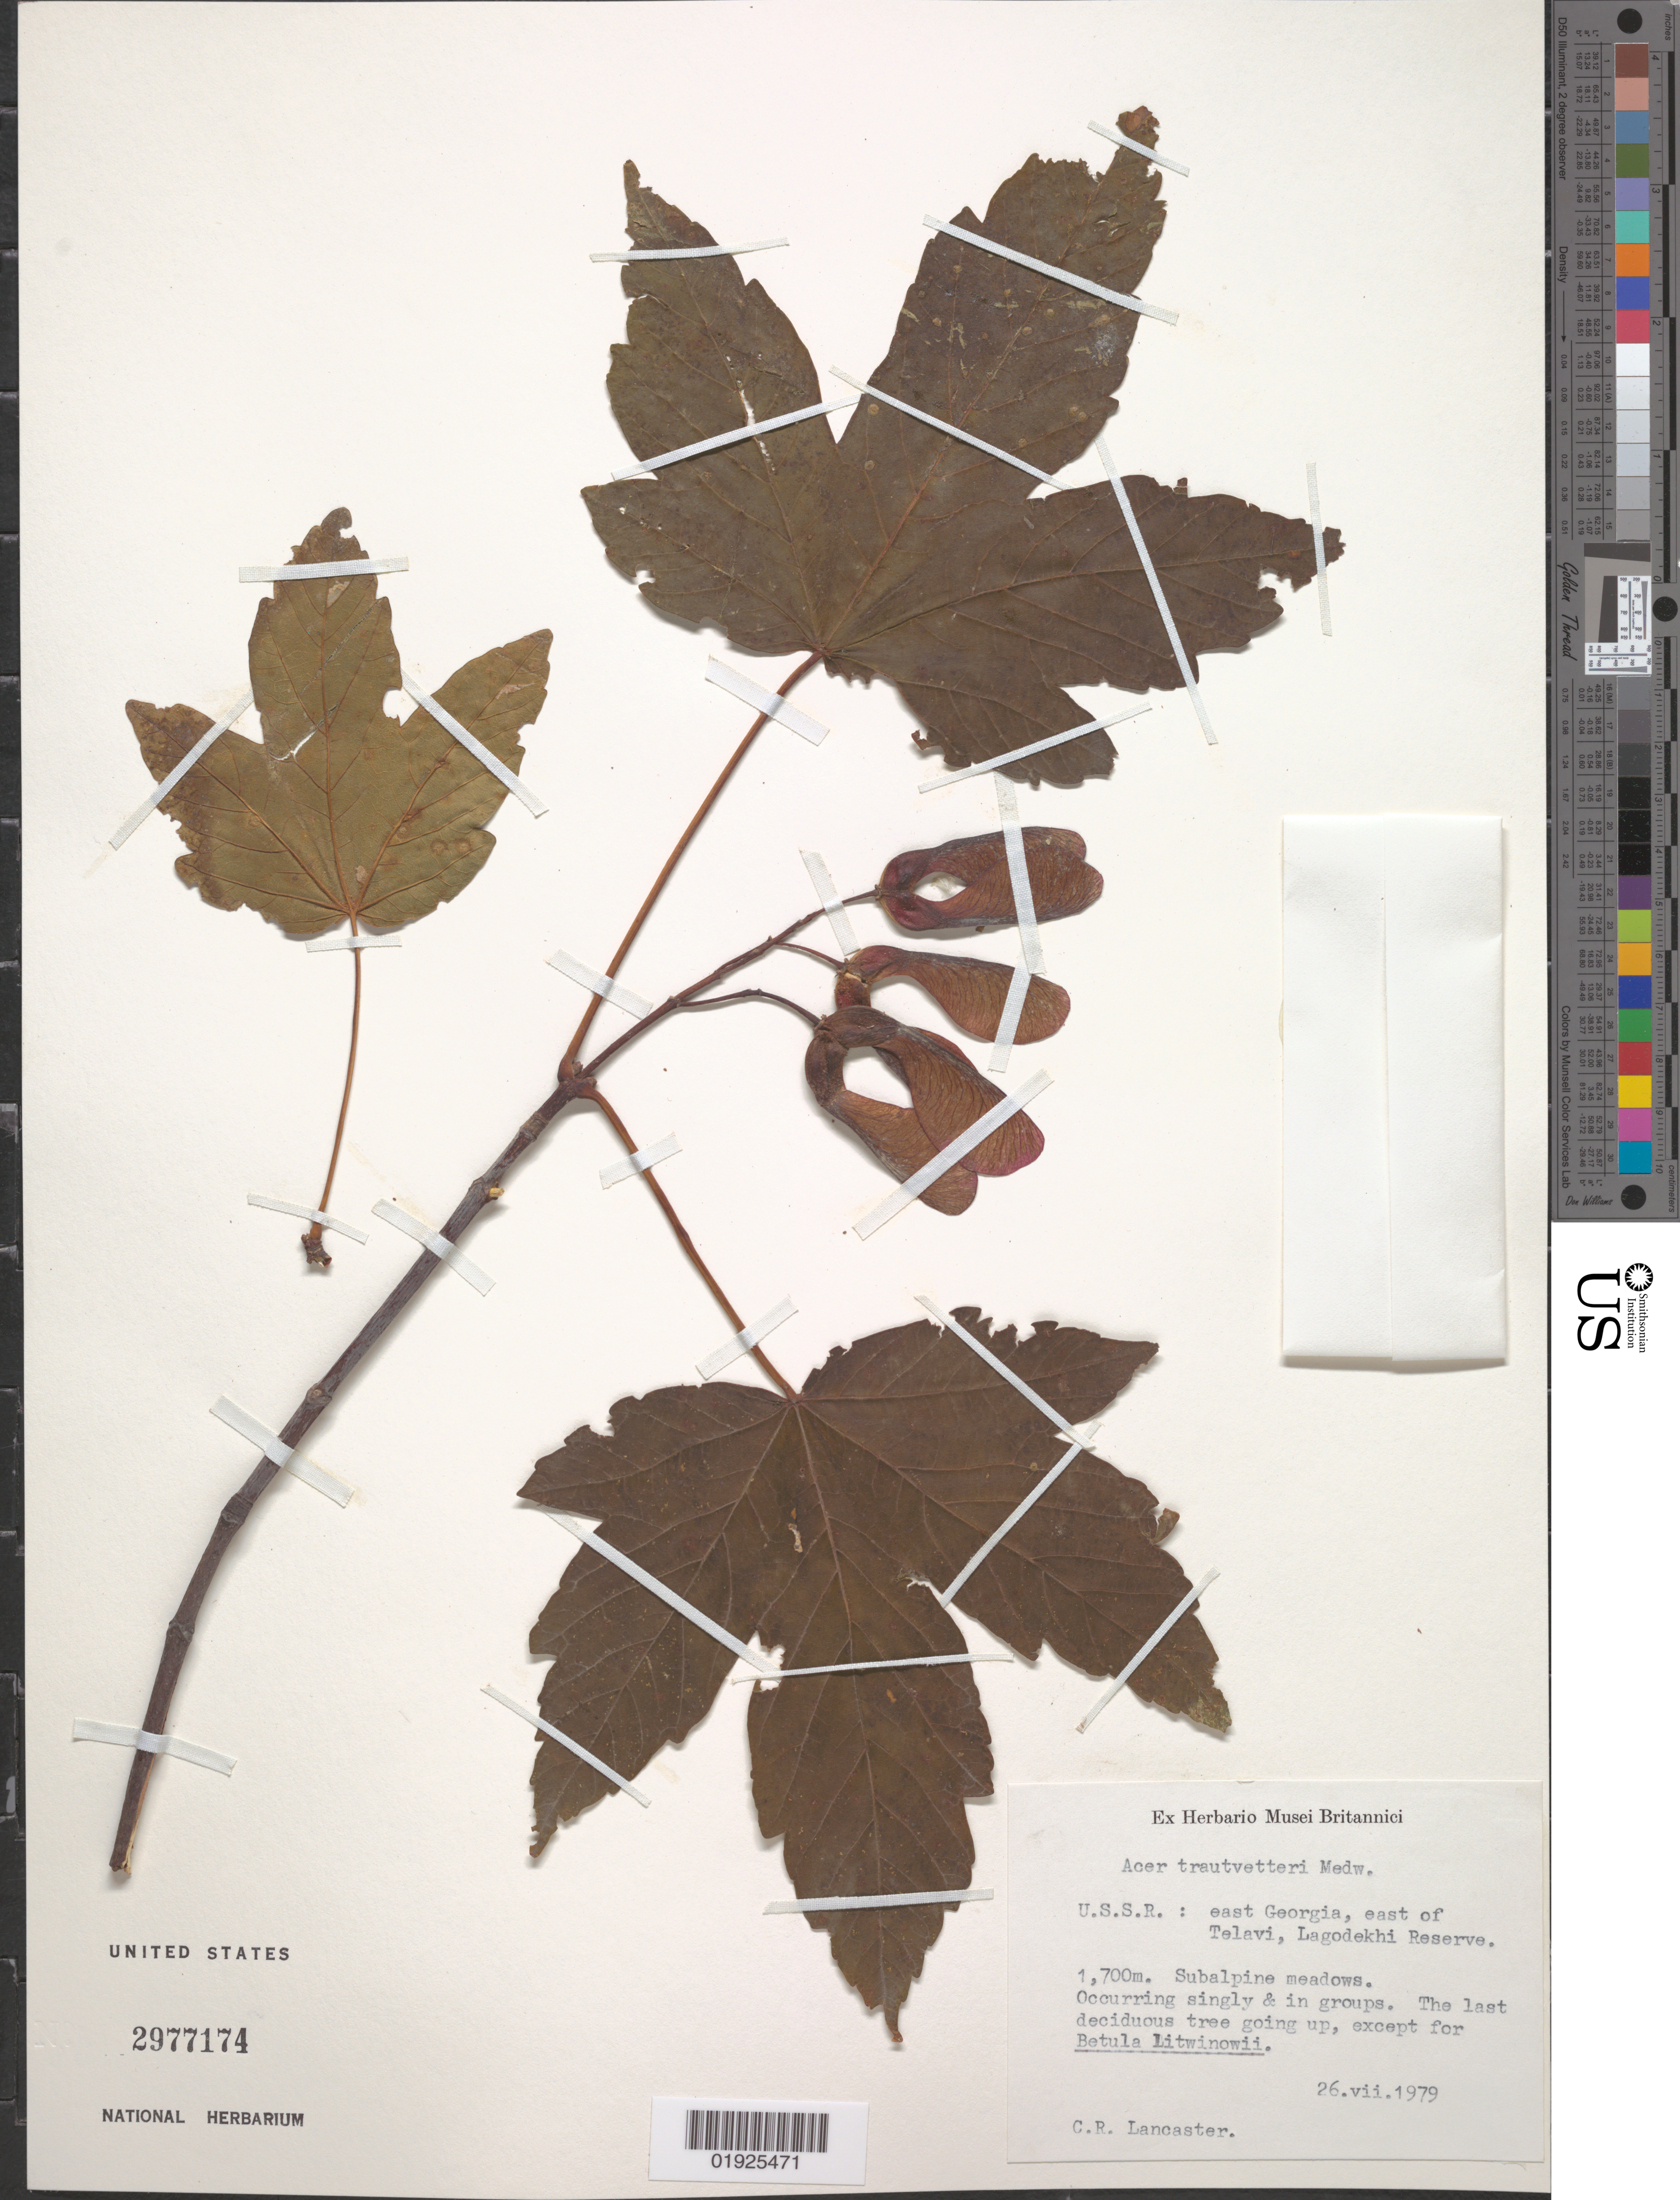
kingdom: Plantae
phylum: Tracheophyta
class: Magnoliopsida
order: Sapindales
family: Sapindaceae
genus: Acer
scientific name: Acer trautvetteri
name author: Medwedew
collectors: C. Lancaster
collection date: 1979-07-26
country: Georgia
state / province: Kakheti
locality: East Georgia, east of Telavi, Lagodekhi Reserve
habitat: Subalpine meadows. The last deciduous tree goin up, except for Betula litwinowii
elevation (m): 1700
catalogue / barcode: US 2977174